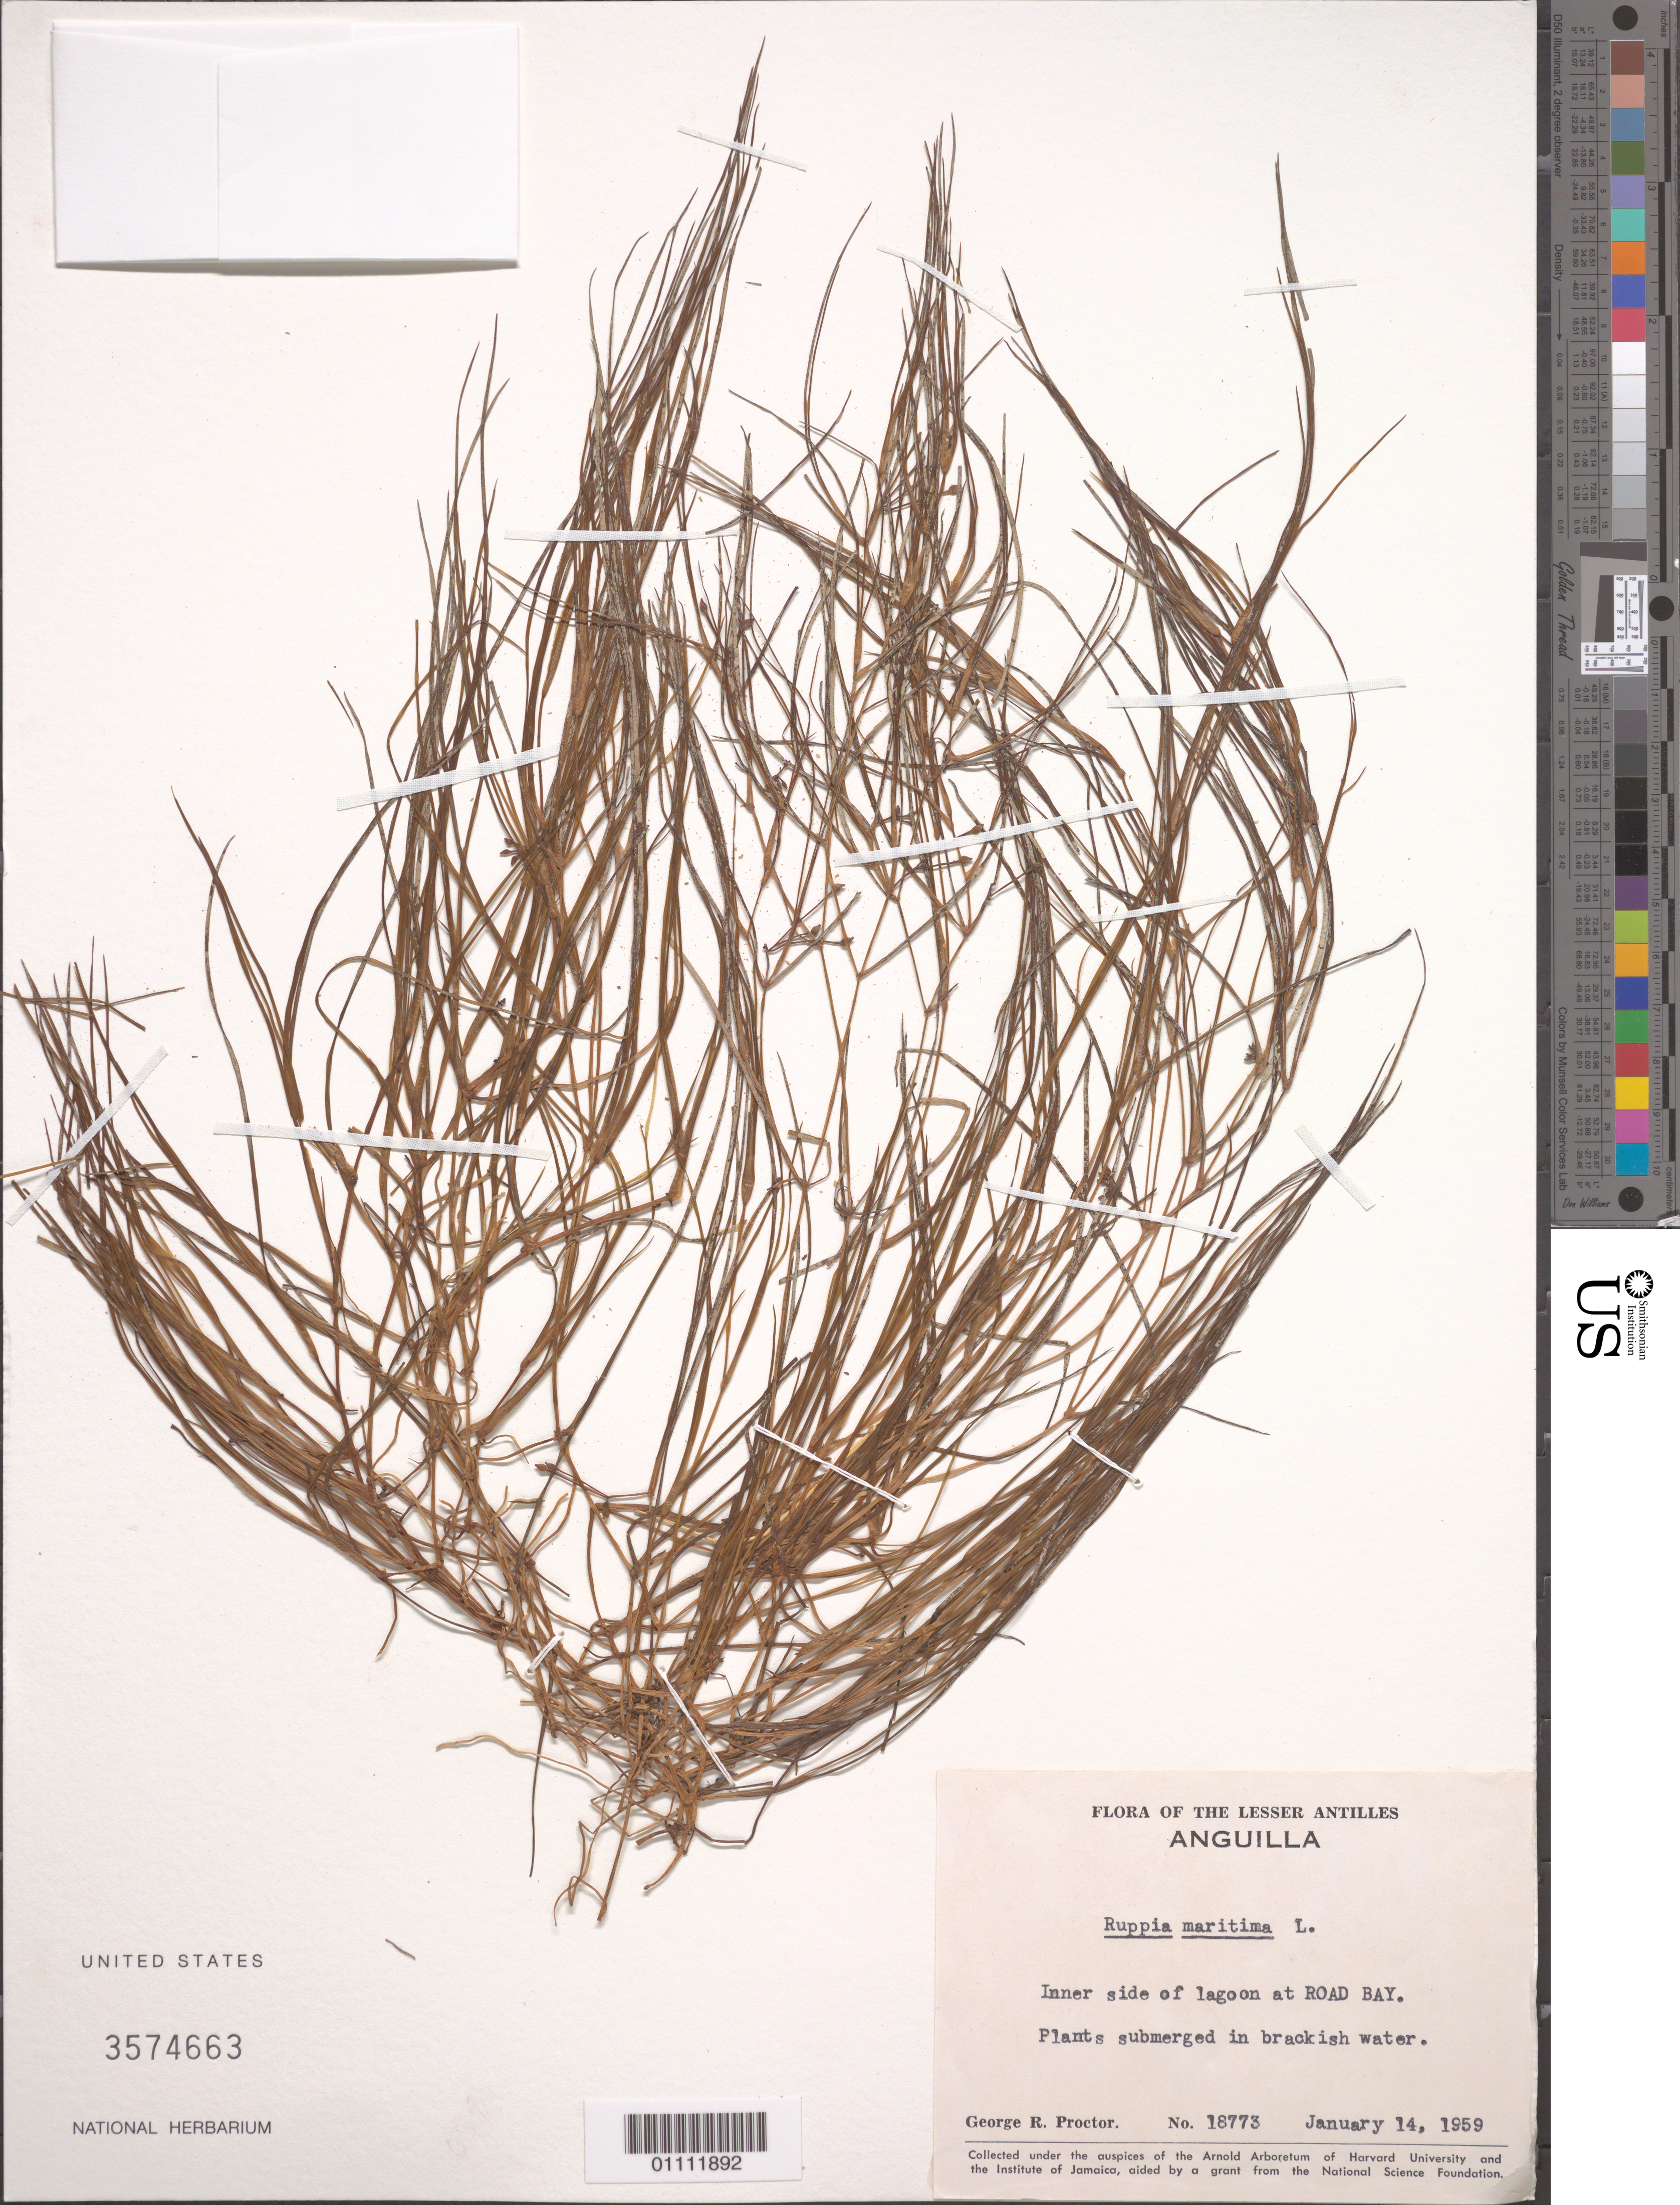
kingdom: Plantae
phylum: Tracheophyta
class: Liliopsida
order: Alismatales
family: Ruppiaceae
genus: Ruppia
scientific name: Ruppia maritima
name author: L.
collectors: G. R. Proctor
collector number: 18773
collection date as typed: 14 Jan 1959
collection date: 1959-01-14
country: Anguilla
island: Antuilla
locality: Road Bay, inner side of lagoon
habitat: Plants submerged in brackish water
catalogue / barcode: US 3574663